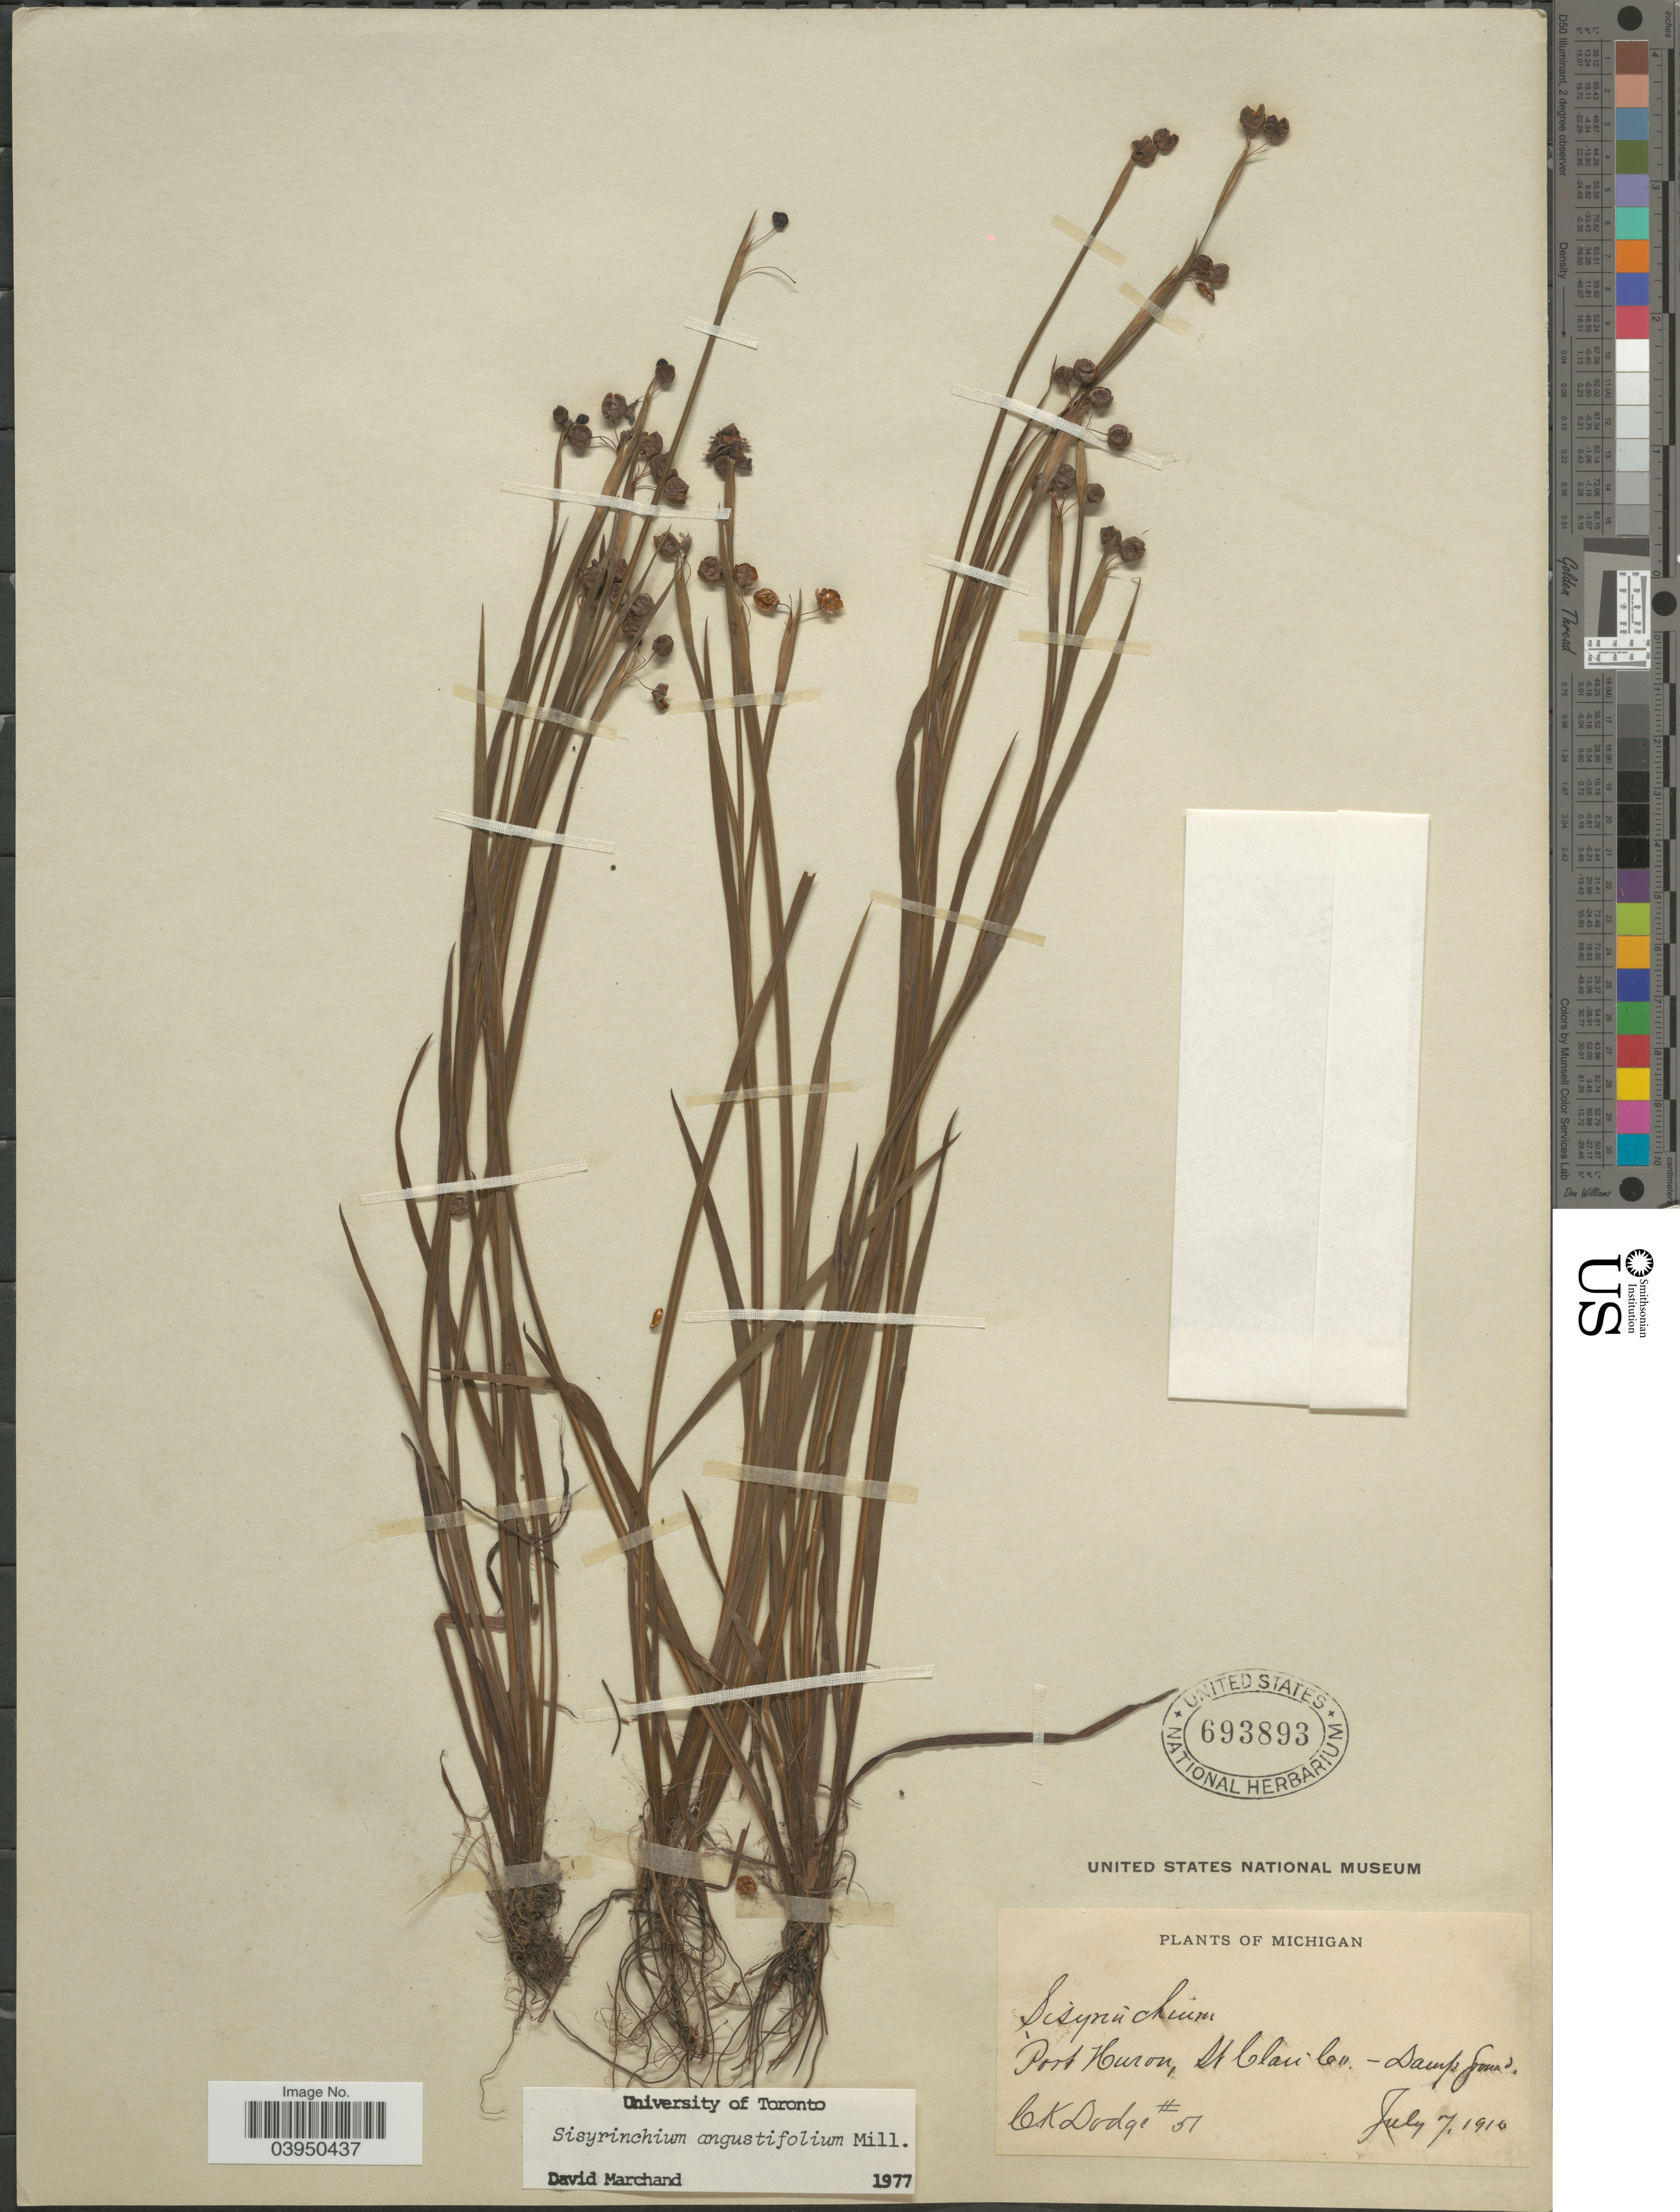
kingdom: Plantae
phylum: Tracheophyta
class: Liliopsida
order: Asparagales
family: Iridaceae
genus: Sisyrinchium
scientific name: Sisyrinchium angustifolium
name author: Mill.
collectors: C. Dodge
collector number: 51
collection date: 1910-07-07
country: United States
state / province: Michigan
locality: Port Huron, St Clair Co.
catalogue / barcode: US 693893